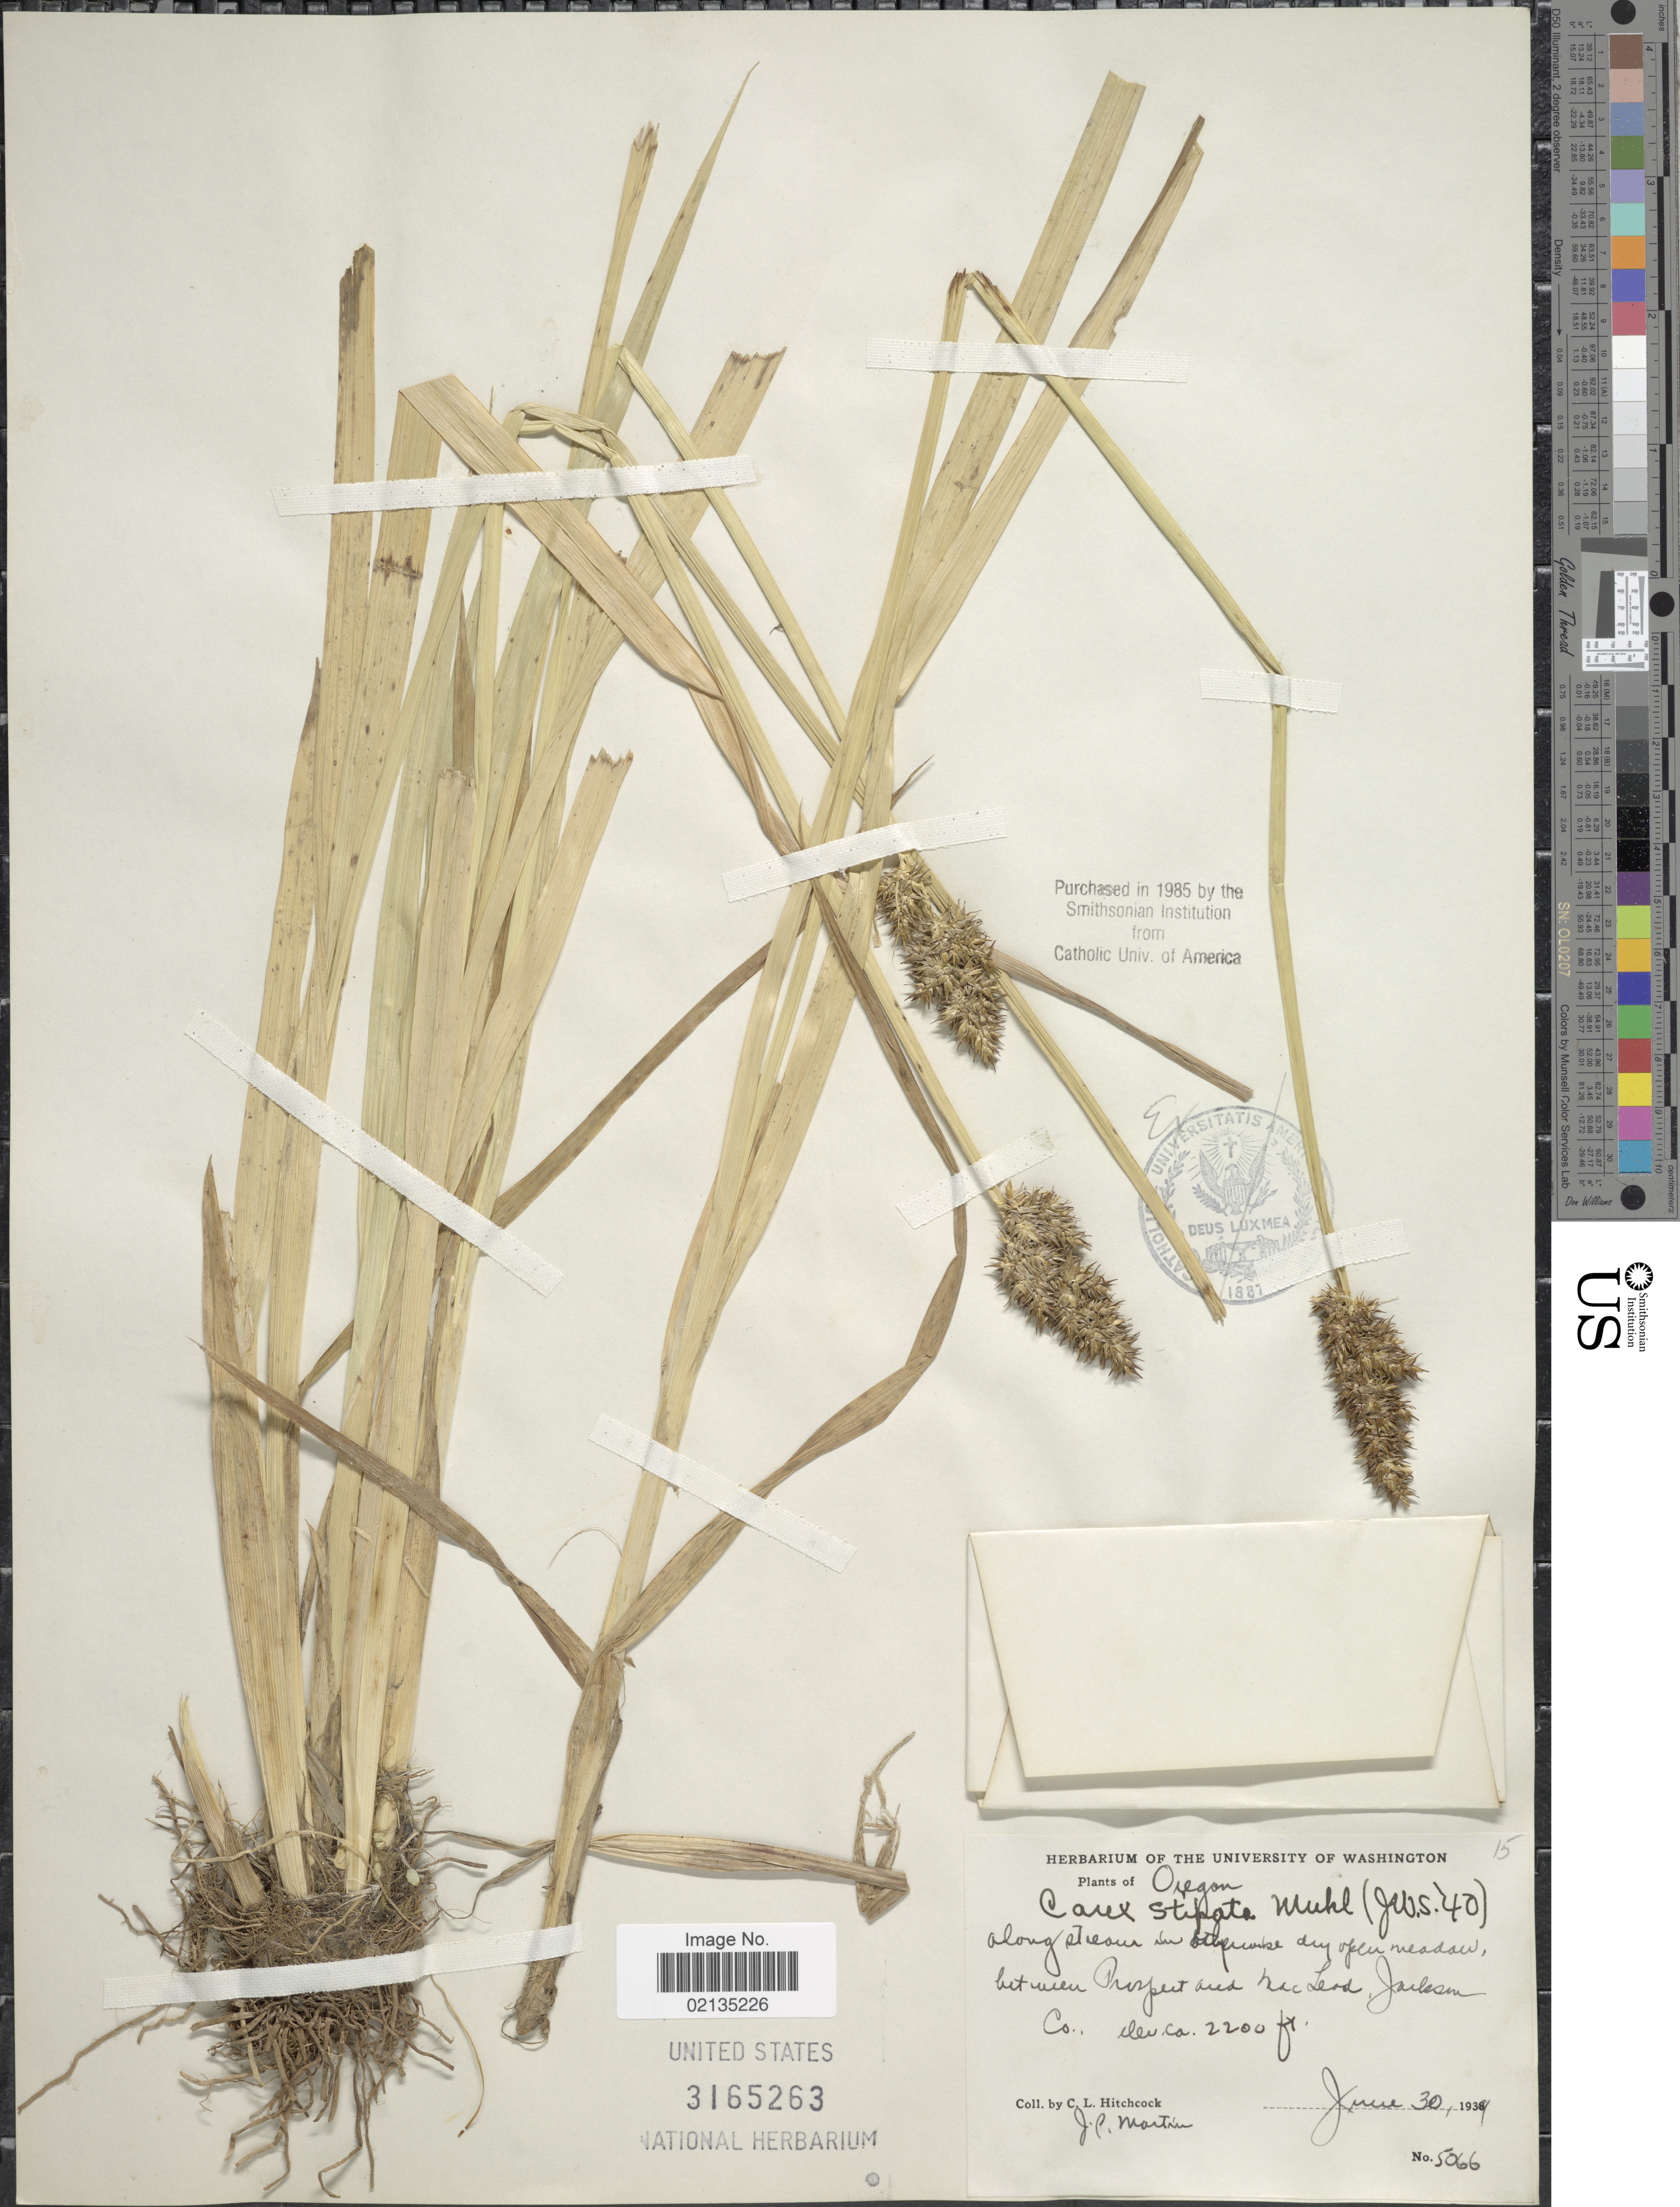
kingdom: Plantae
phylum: Tracheophyta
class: Liliopsida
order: Poales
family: Cyperaceae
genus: Carex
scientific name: Carex stipata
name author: Muhl. ex Willd.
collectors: C. L. Hitchcock & J. C. Martin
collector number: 5066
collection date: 1934-06-30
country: United States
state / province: Oregon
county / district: Jackson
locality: Oregon, Between Prospect and MacLeod, Jackson Co.,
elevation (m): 671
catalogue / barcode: US 3165263